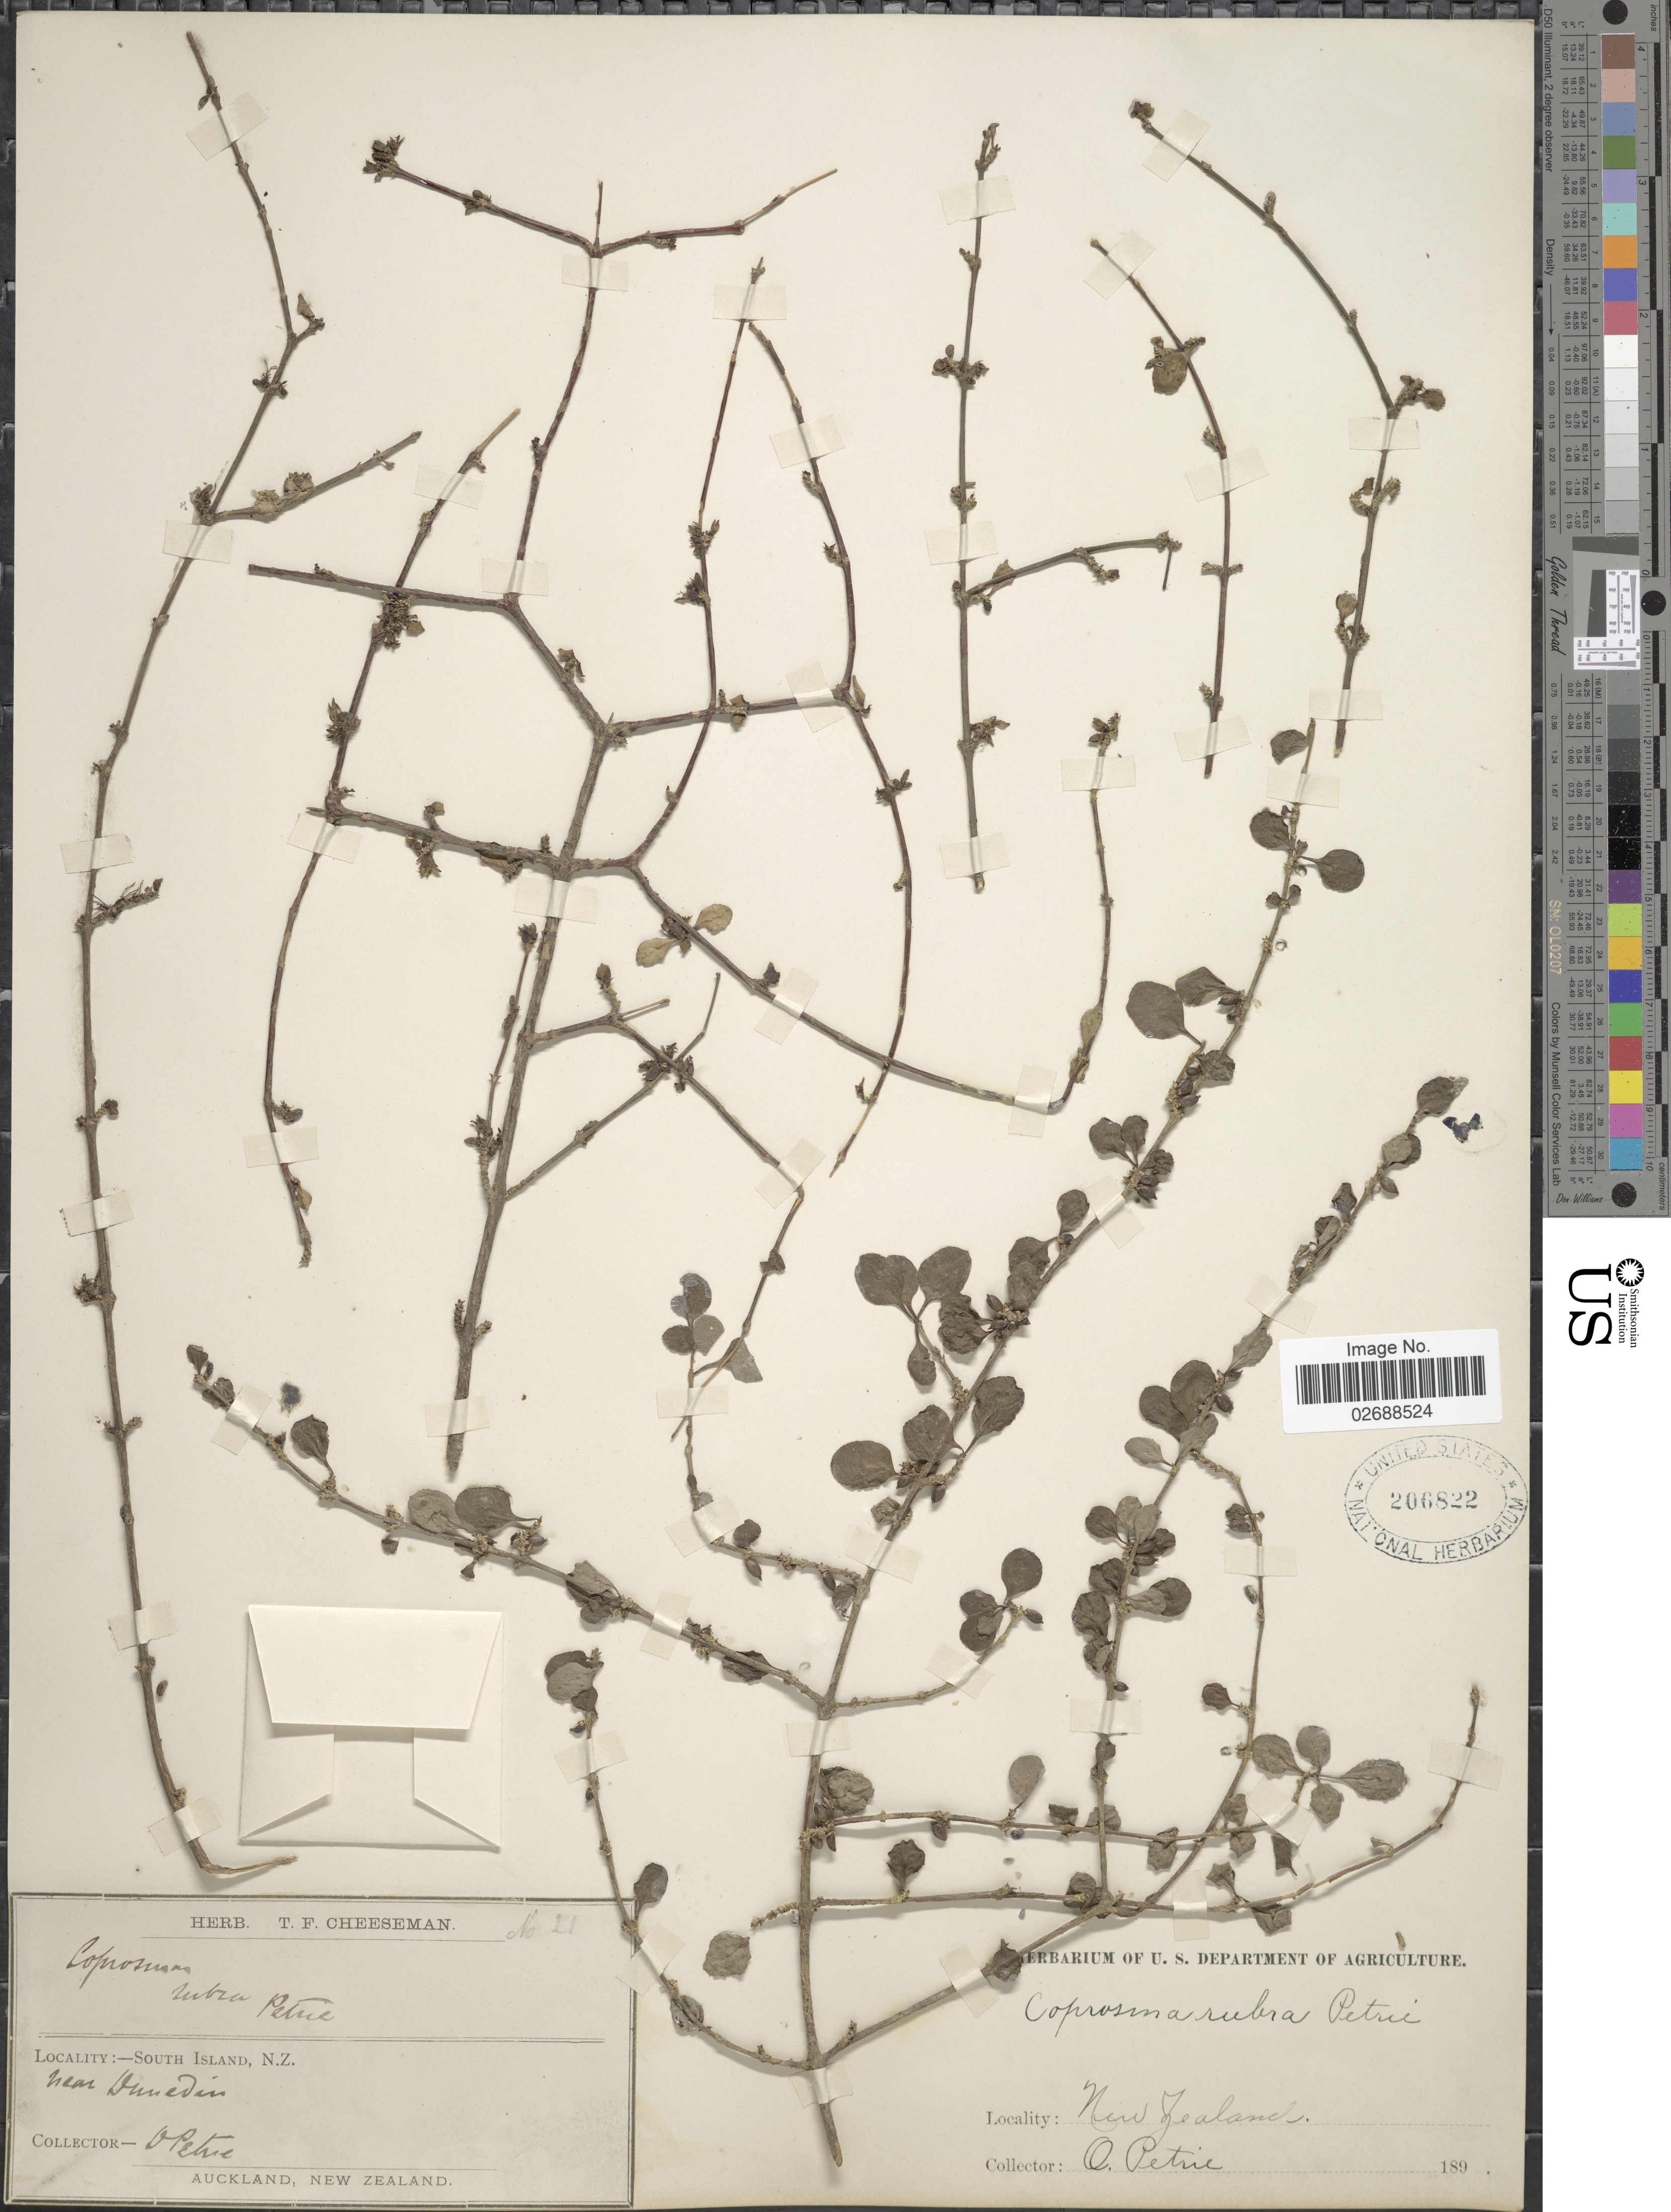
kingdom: Plantae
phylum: Tracheophyta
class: Magnoliopsida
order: Gentianales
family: Rubiaceae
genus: Coprosma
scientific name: Coprosma rubra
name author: Petrie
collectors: D. Petrie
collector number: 21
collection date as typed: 189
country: New Zealand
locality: South Island, near Dunedin.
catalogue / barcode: US 206822